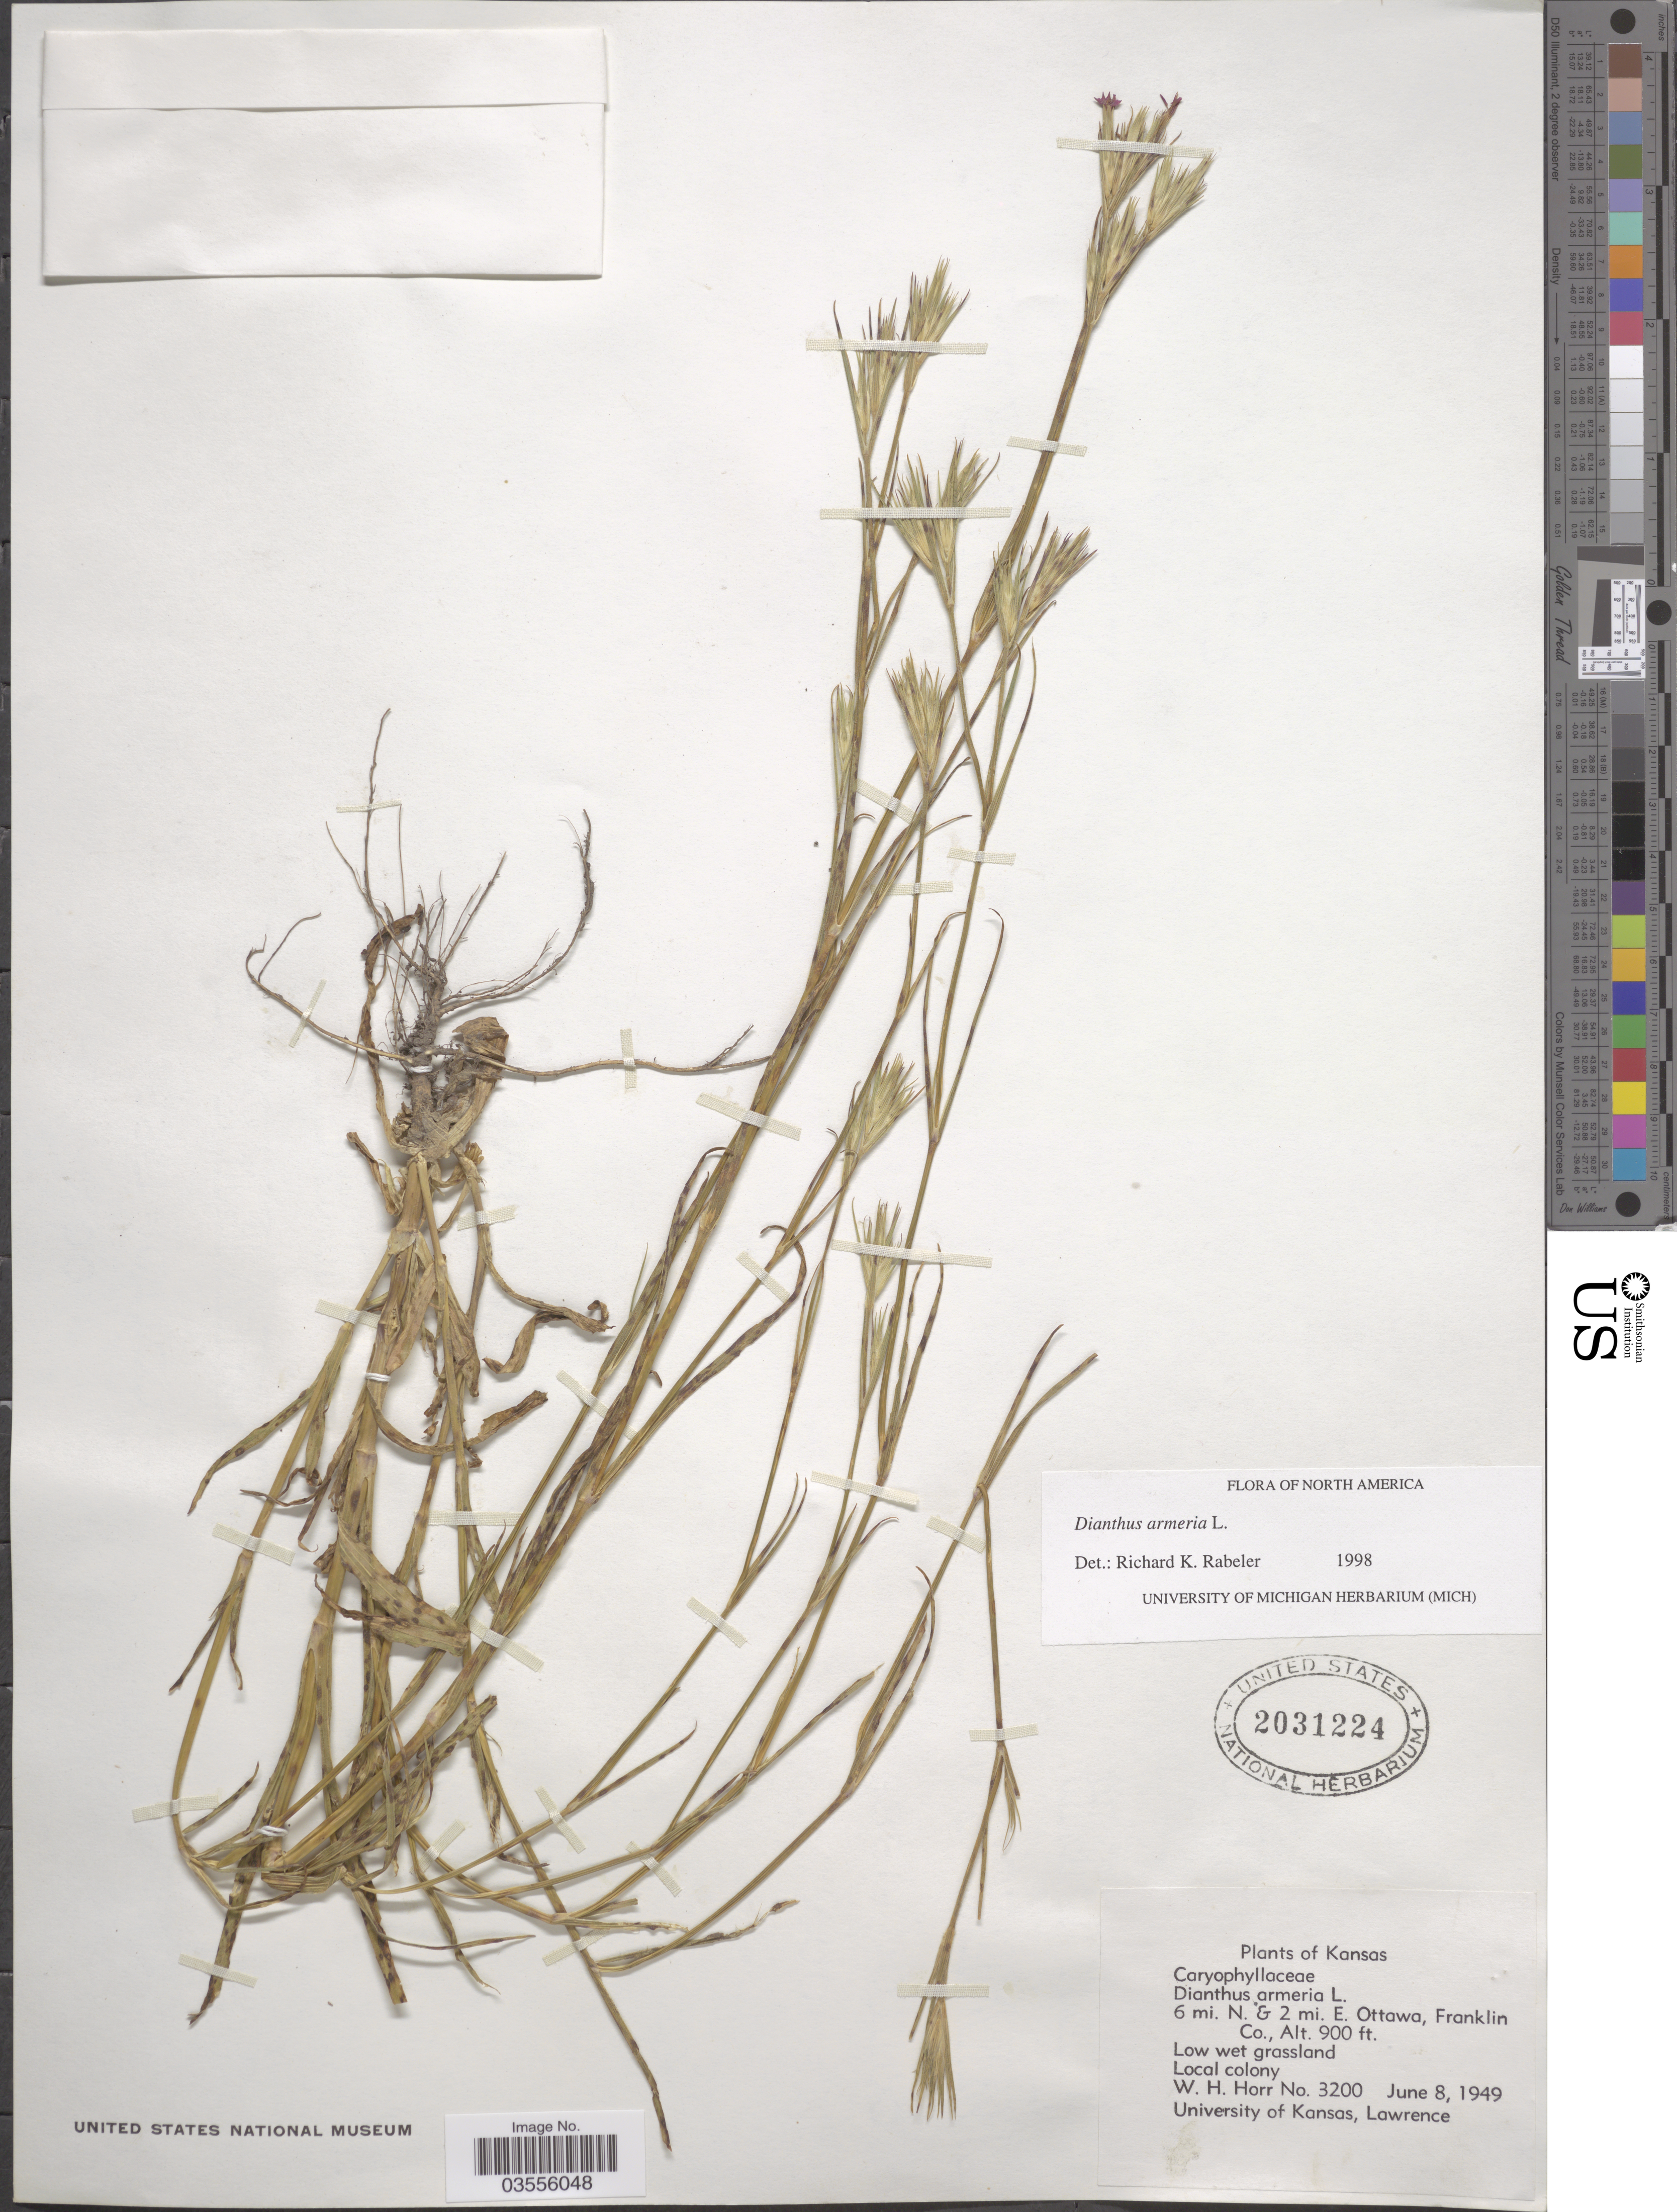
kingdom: Plantae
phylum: Tracheophyta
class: Magnoliopsida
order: Caryophyllales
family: Caryophyllaceae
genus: Dianthus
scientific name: Dianthus armeria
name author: L.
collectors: W. H. Horr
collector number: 3200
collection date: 1949-06-08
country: United States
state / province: Kansas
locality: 6 mi. N. & 2 mi. E. Ottawa, Franklin Co.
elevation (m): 274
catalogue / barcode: US 2031224